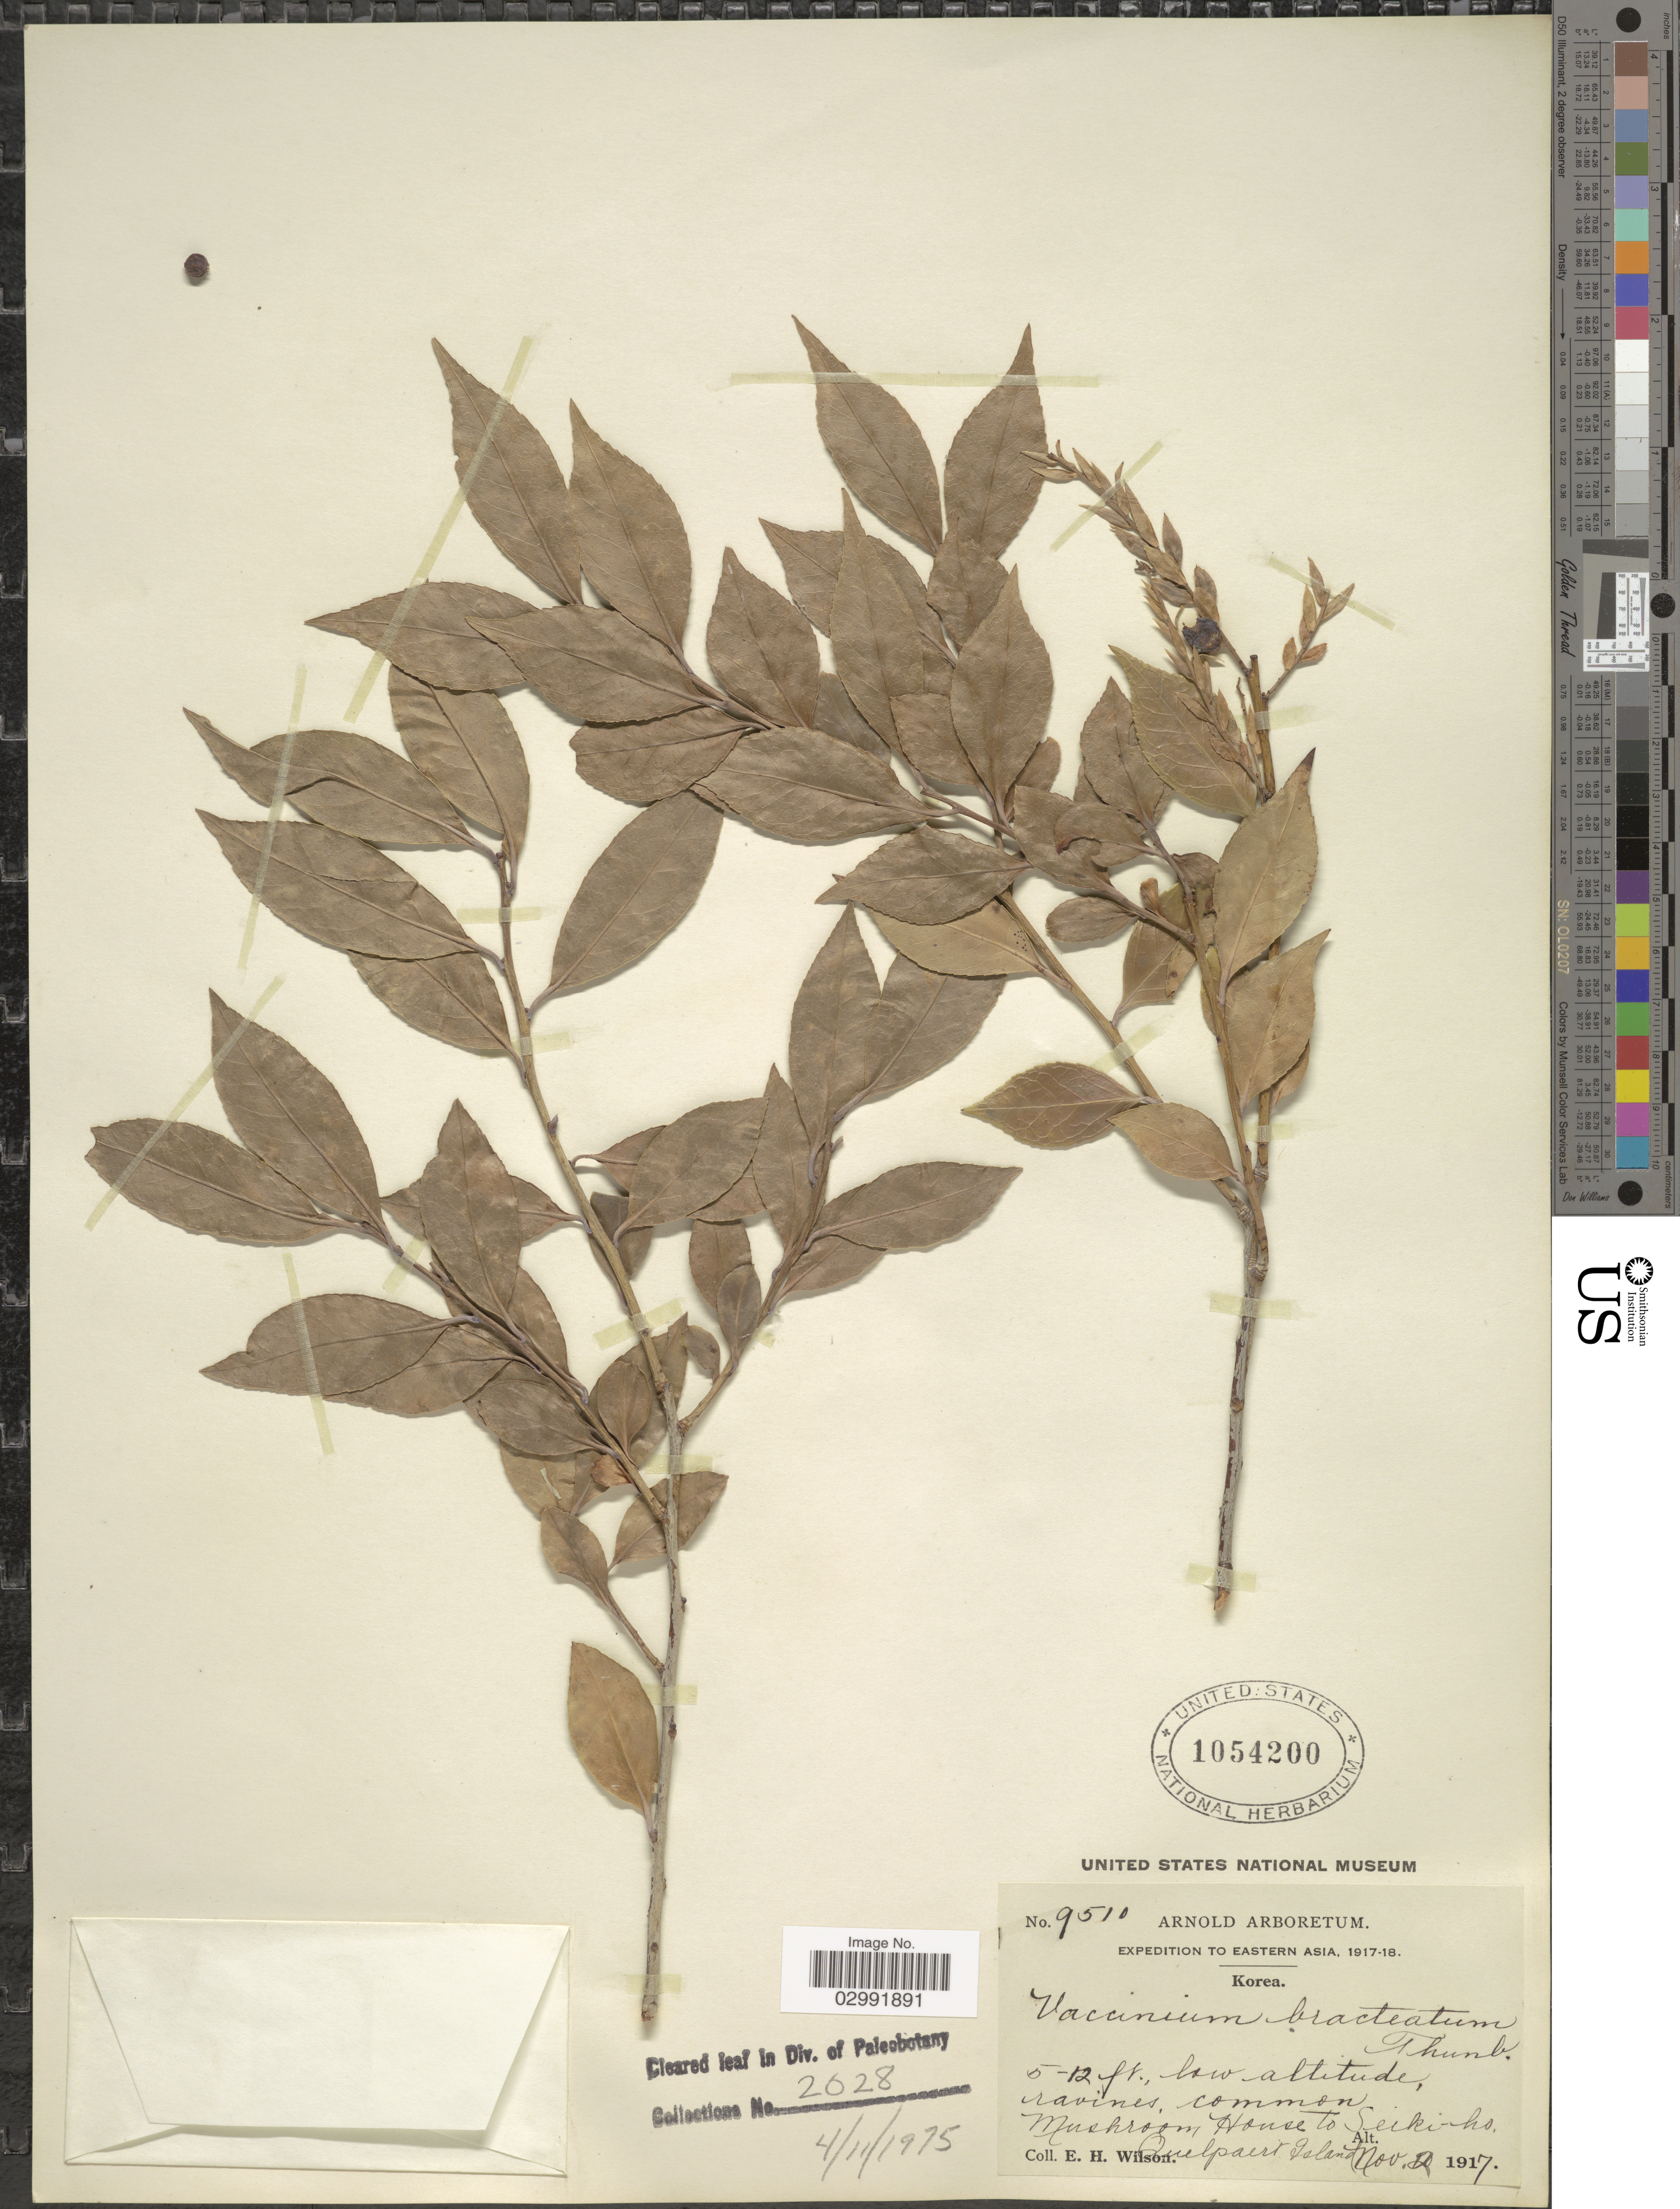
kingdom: Plantae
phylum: Tracheophyta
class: Magnoliopsida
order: Ericales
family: Ericaceae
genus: Vaccinium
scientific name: Vaccinium bracteatum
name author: Thunb.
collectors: E. Wilson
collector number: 9510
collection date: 1917-11-02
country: South Korea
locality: Eastern Asia. Mushroom House to Seiki-ho, Quelpaert Island.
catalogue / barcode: US 1054200